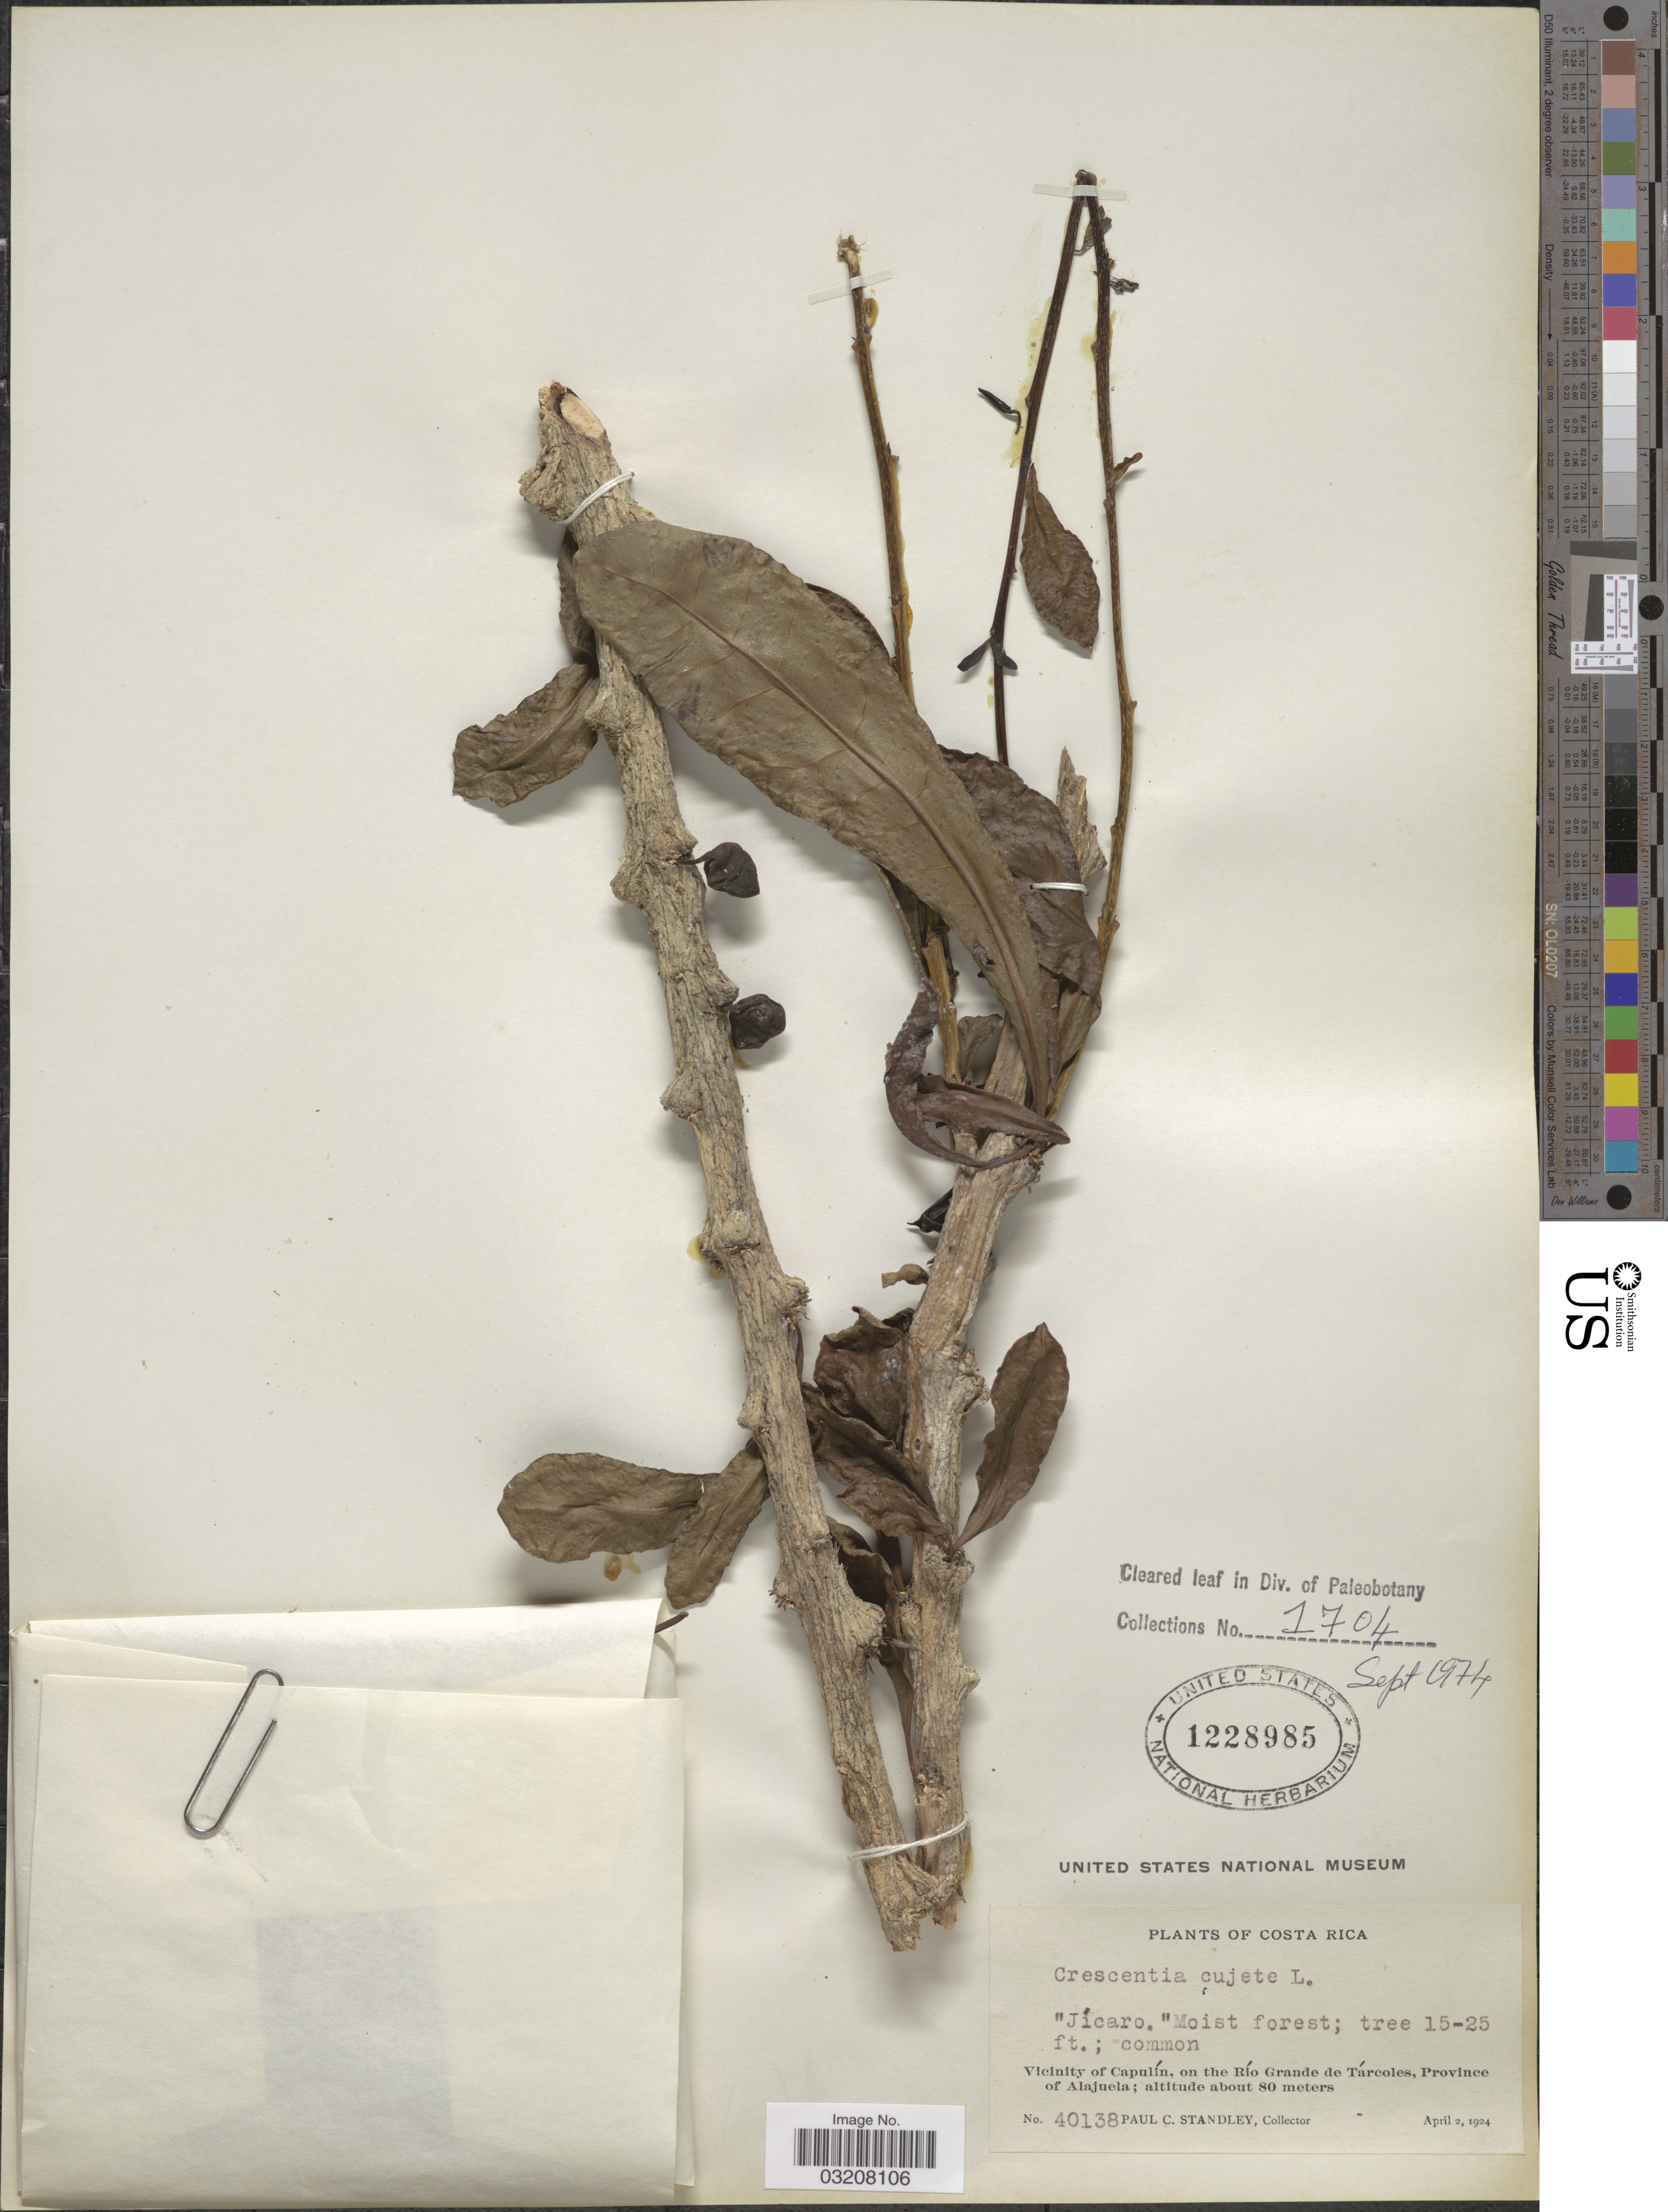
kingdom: Plantae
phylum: Tracheophyta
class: Magnoliopsida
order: Lamiales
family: Bignoniaceae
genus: Crescentia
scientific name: Crescentia cujete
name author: L.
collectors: P. C. Standley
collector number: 40138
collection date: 1924-04-02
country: Costa Rica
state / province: Alajuela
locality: Vicinity of Capulín, on the Río Grande de Tárcoles.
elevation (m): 80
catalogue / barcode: US 1228985